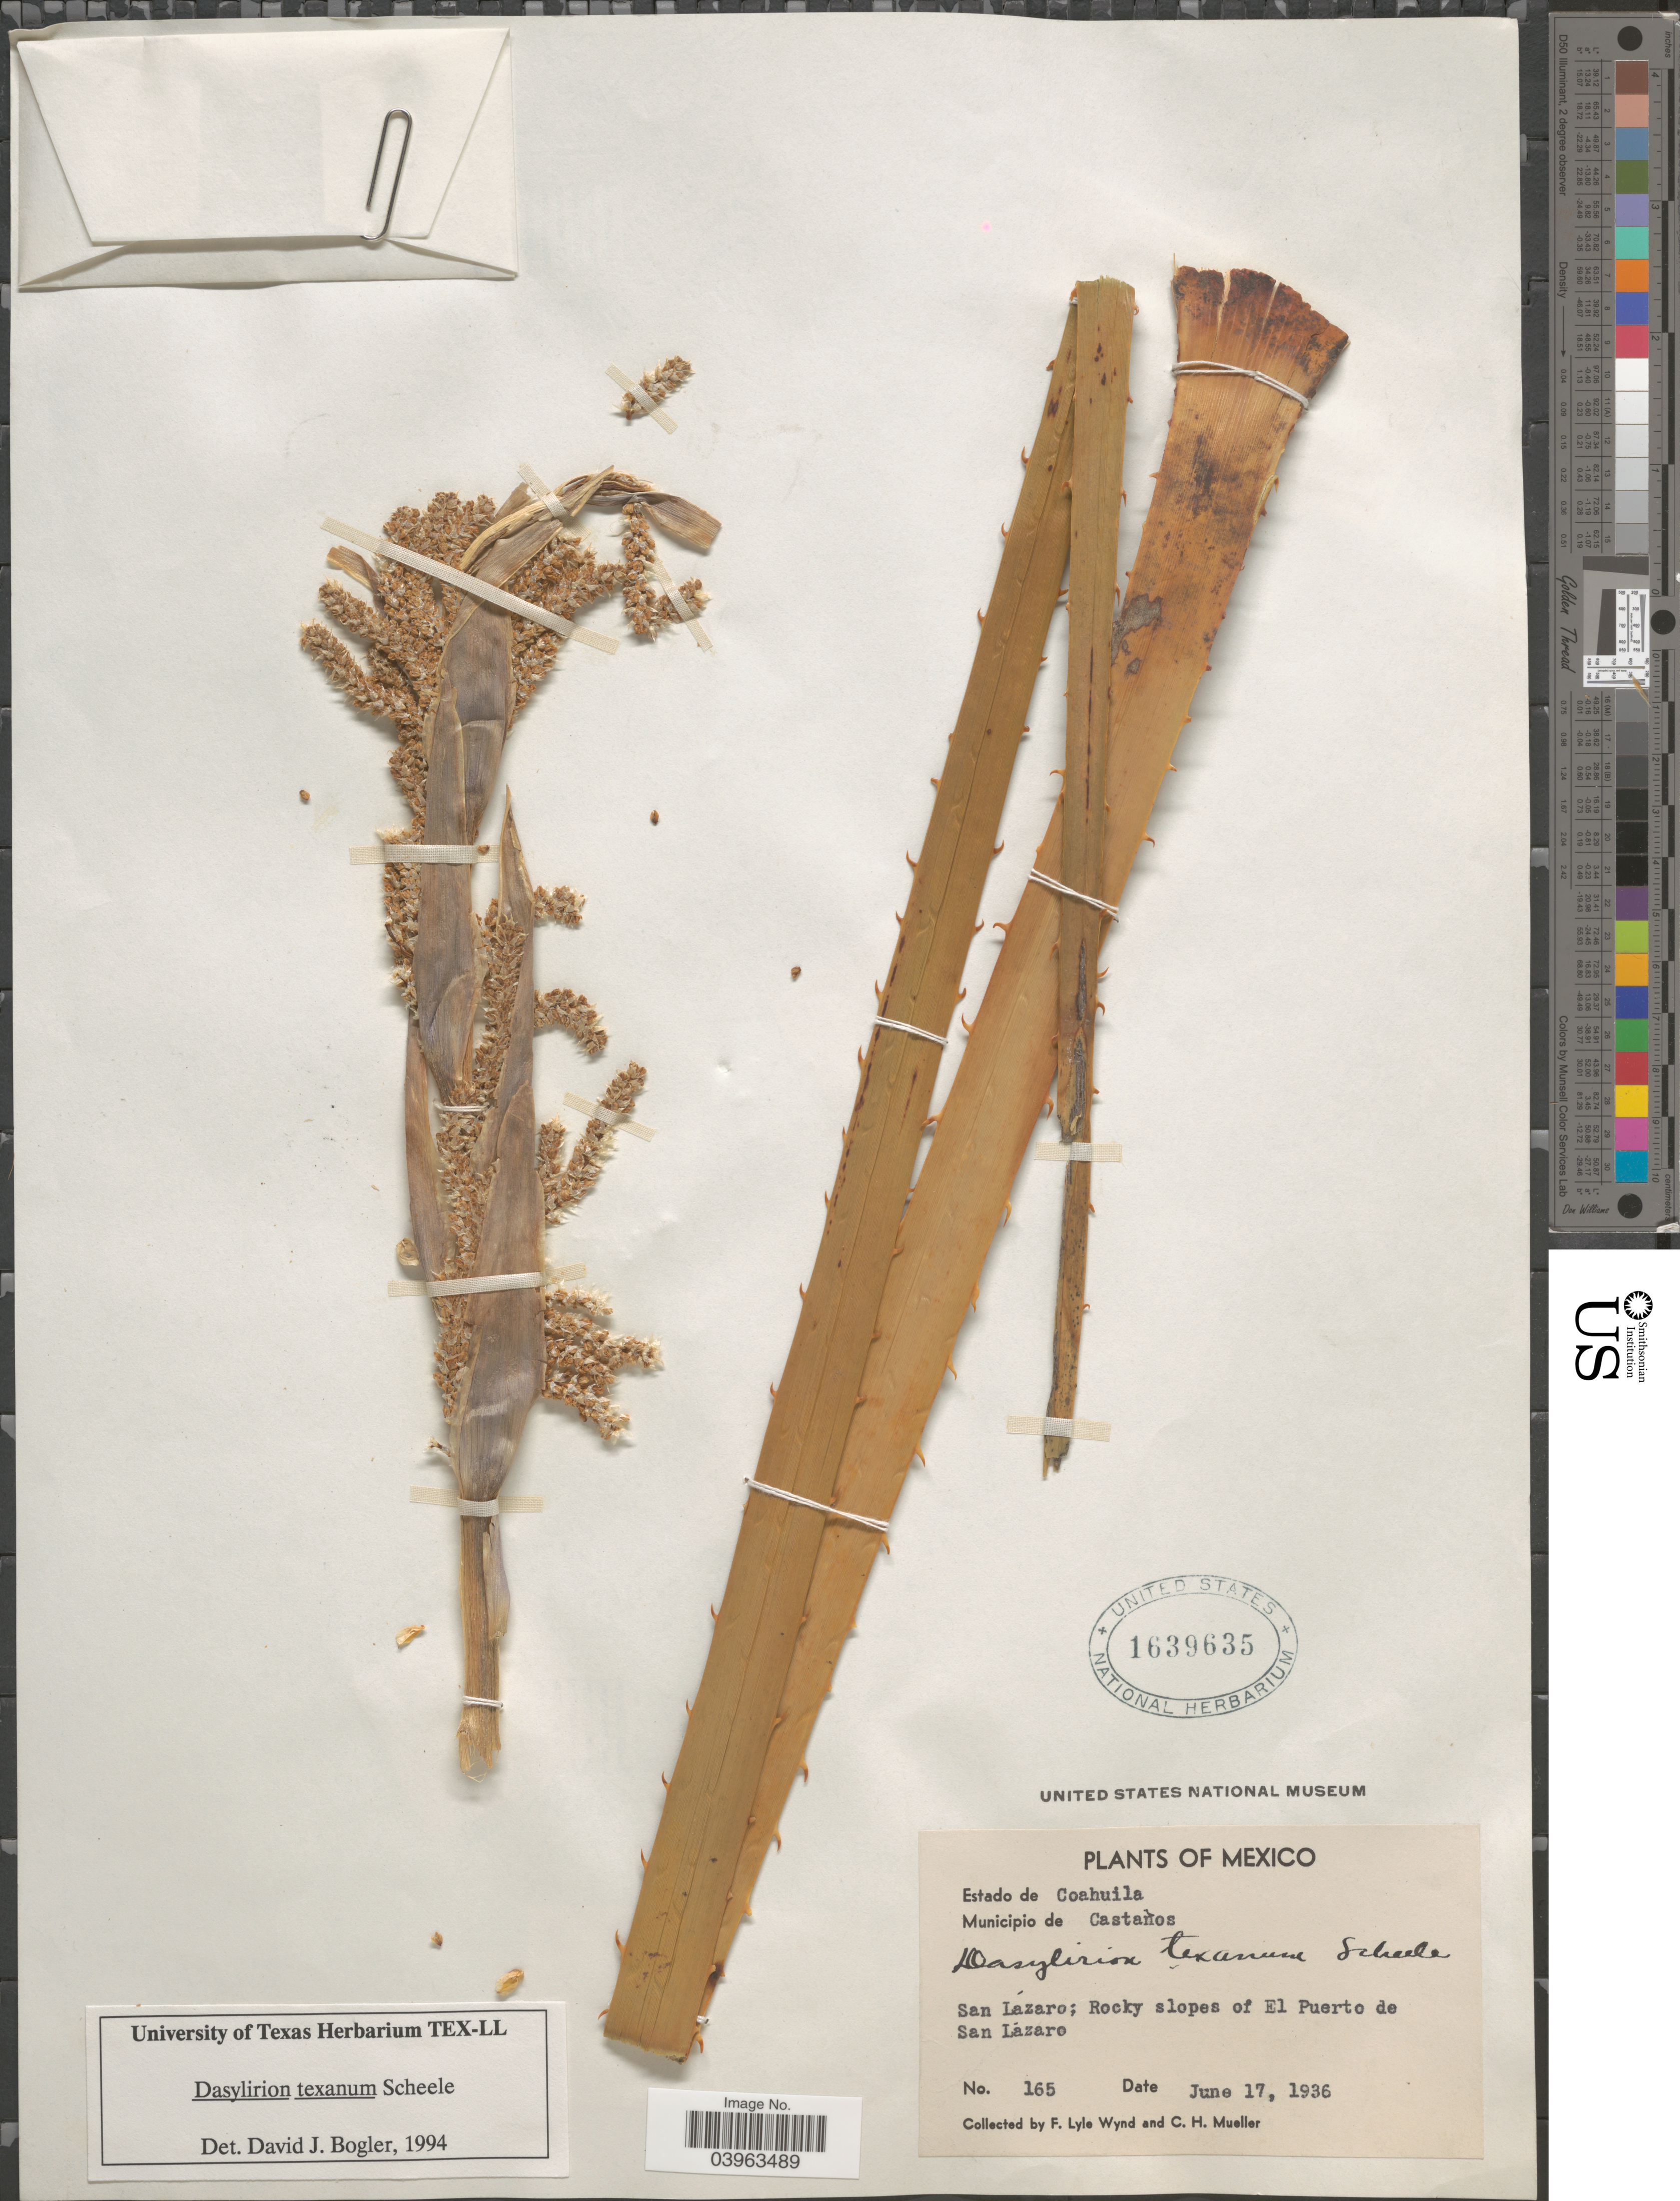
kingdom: Plantae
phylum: Tracheophyta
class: Liliopsida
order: Asparagales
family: Asparagaceae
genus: Dasylirion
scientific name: Dasylirion texanum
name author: Scheele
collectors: F. L. Wynd & C. H. Mueller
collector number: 165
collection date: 1936-06-17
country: Mexico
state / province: Coahuila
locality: Municipio de Castaños. San Lazaro; Rocky slopes of El Puerto de San Lazaro.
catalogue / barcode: US 1639635